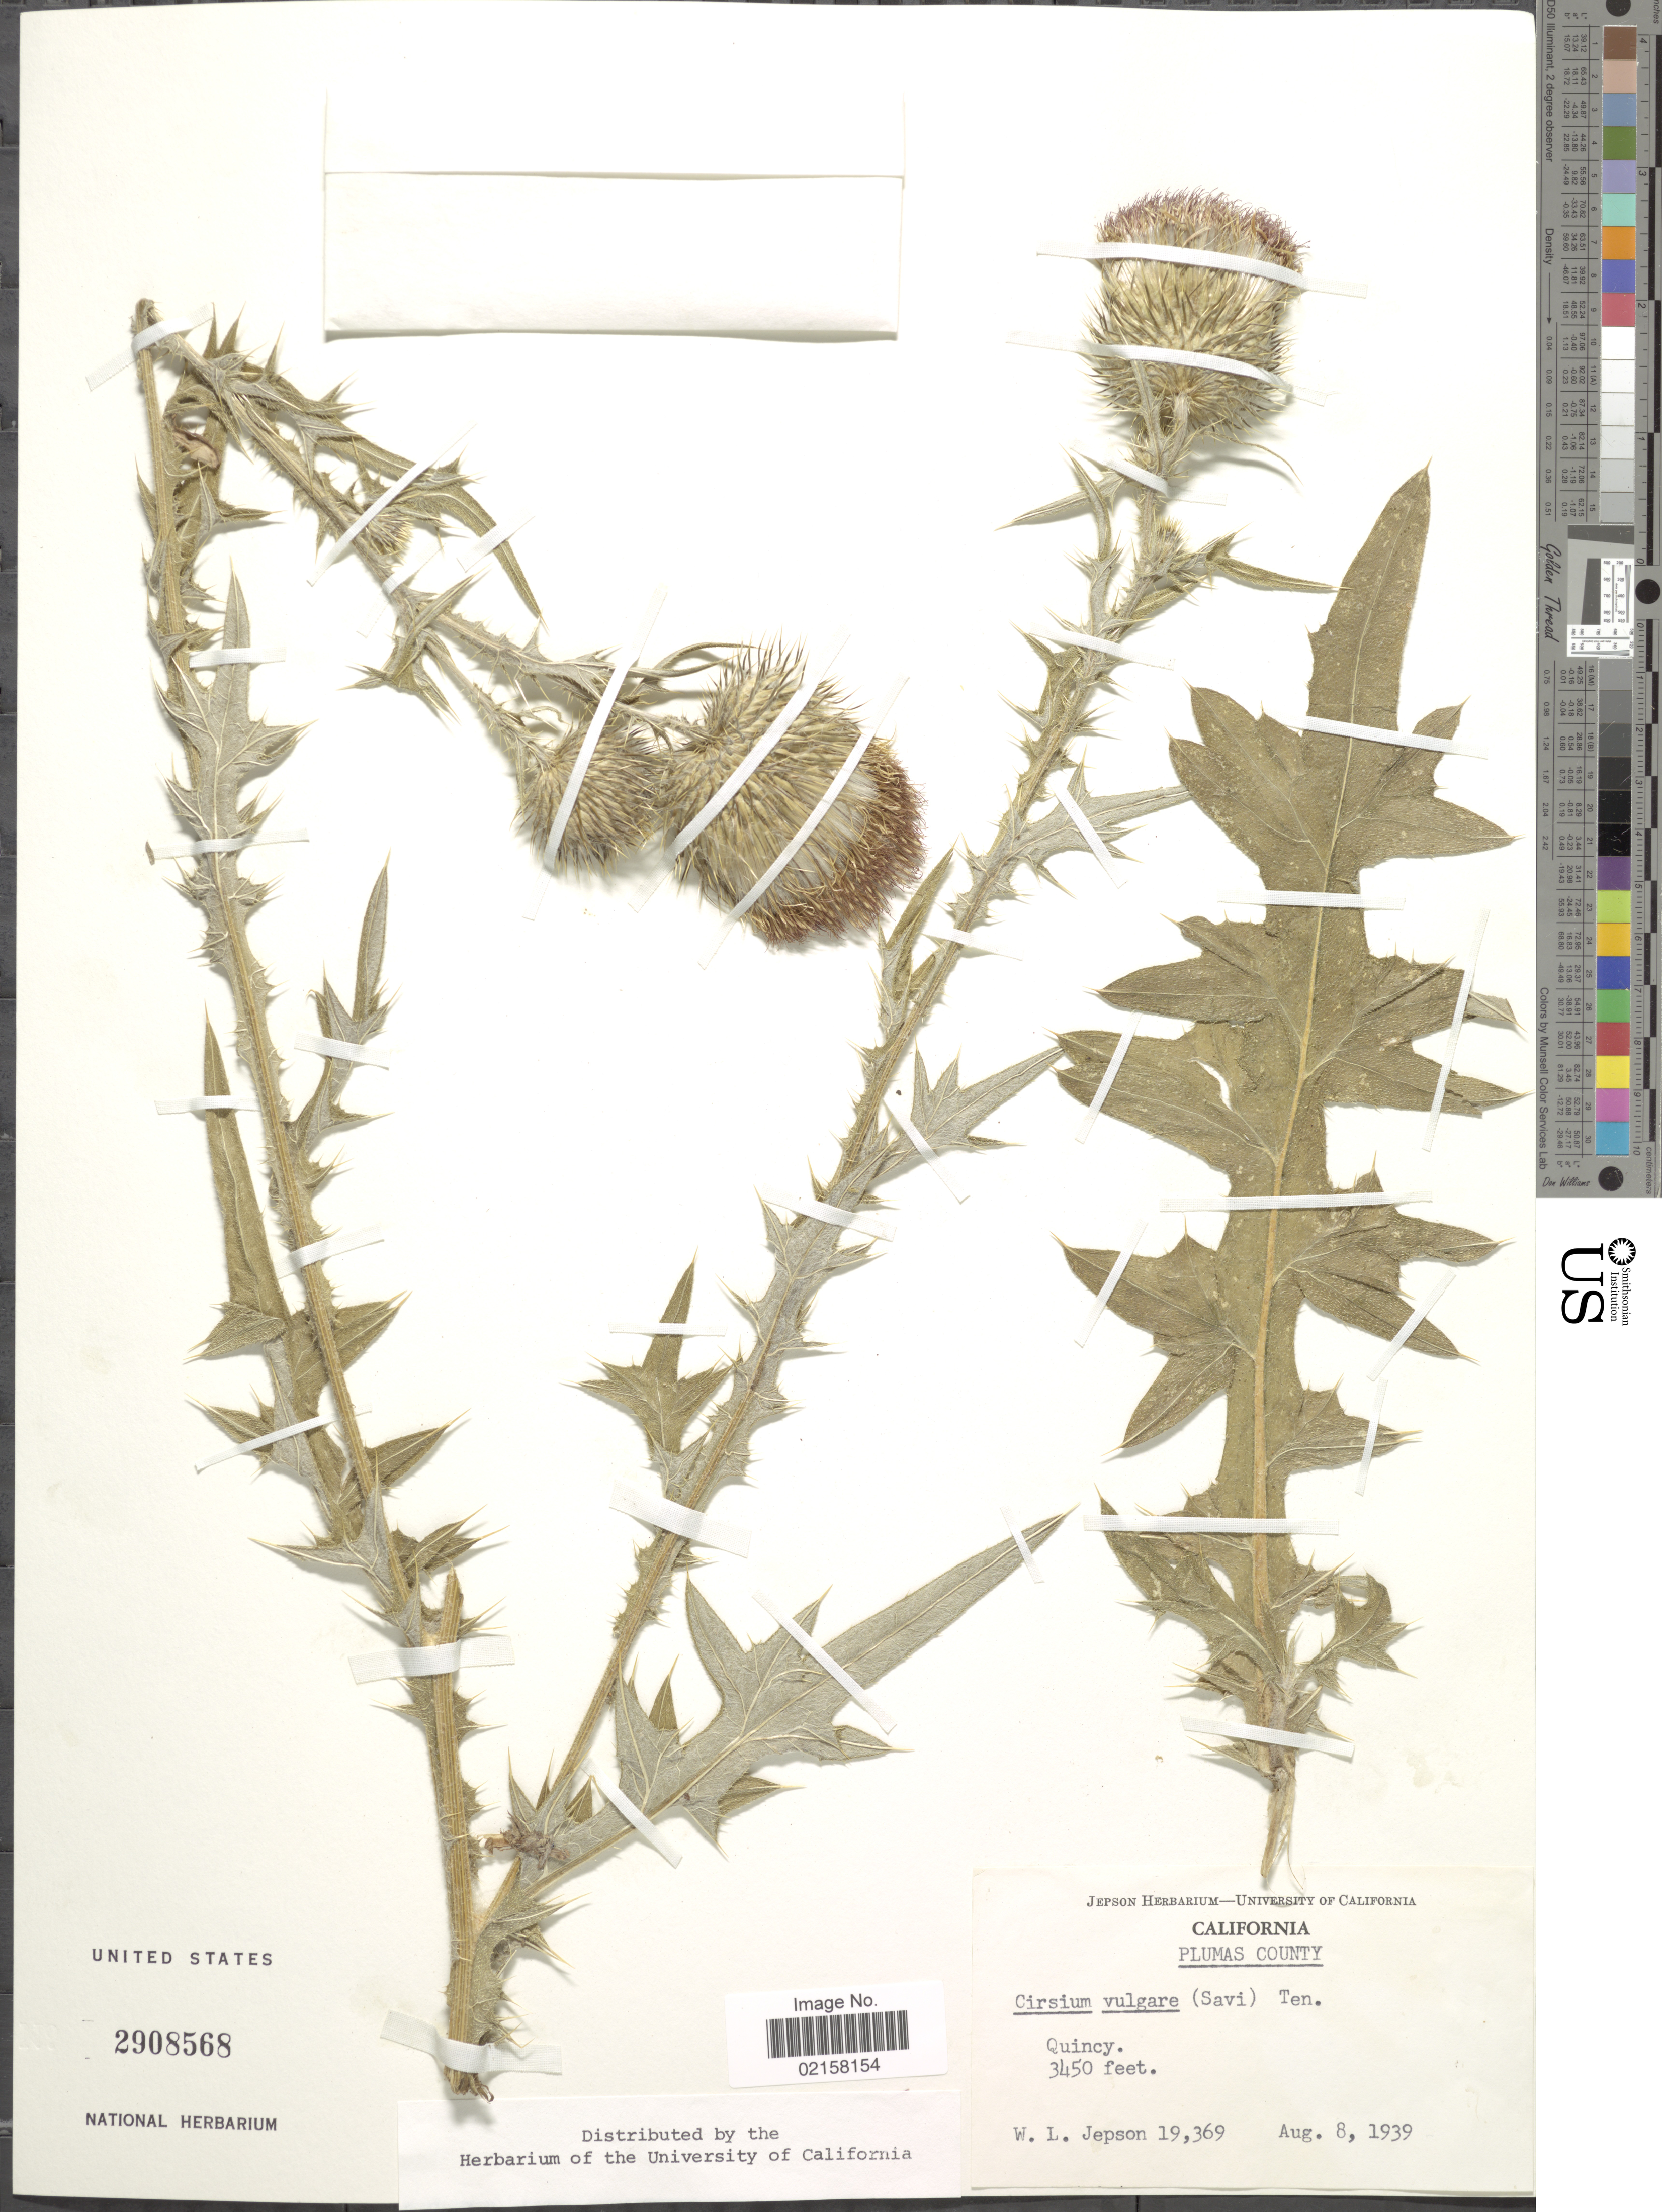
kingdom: Plantae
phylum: Tracheophyta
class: Magnoliopsida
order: Asterales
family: Asteraceae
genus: Cirsium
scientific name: Cirsium vulgare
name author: (Savi) Ten.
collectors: W. L. Jepson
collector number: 19369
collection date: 1939-08-08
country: United States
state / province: California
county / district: Plumas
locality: Plumas County, Quincy.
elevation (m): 1052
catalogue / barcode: US 2908568